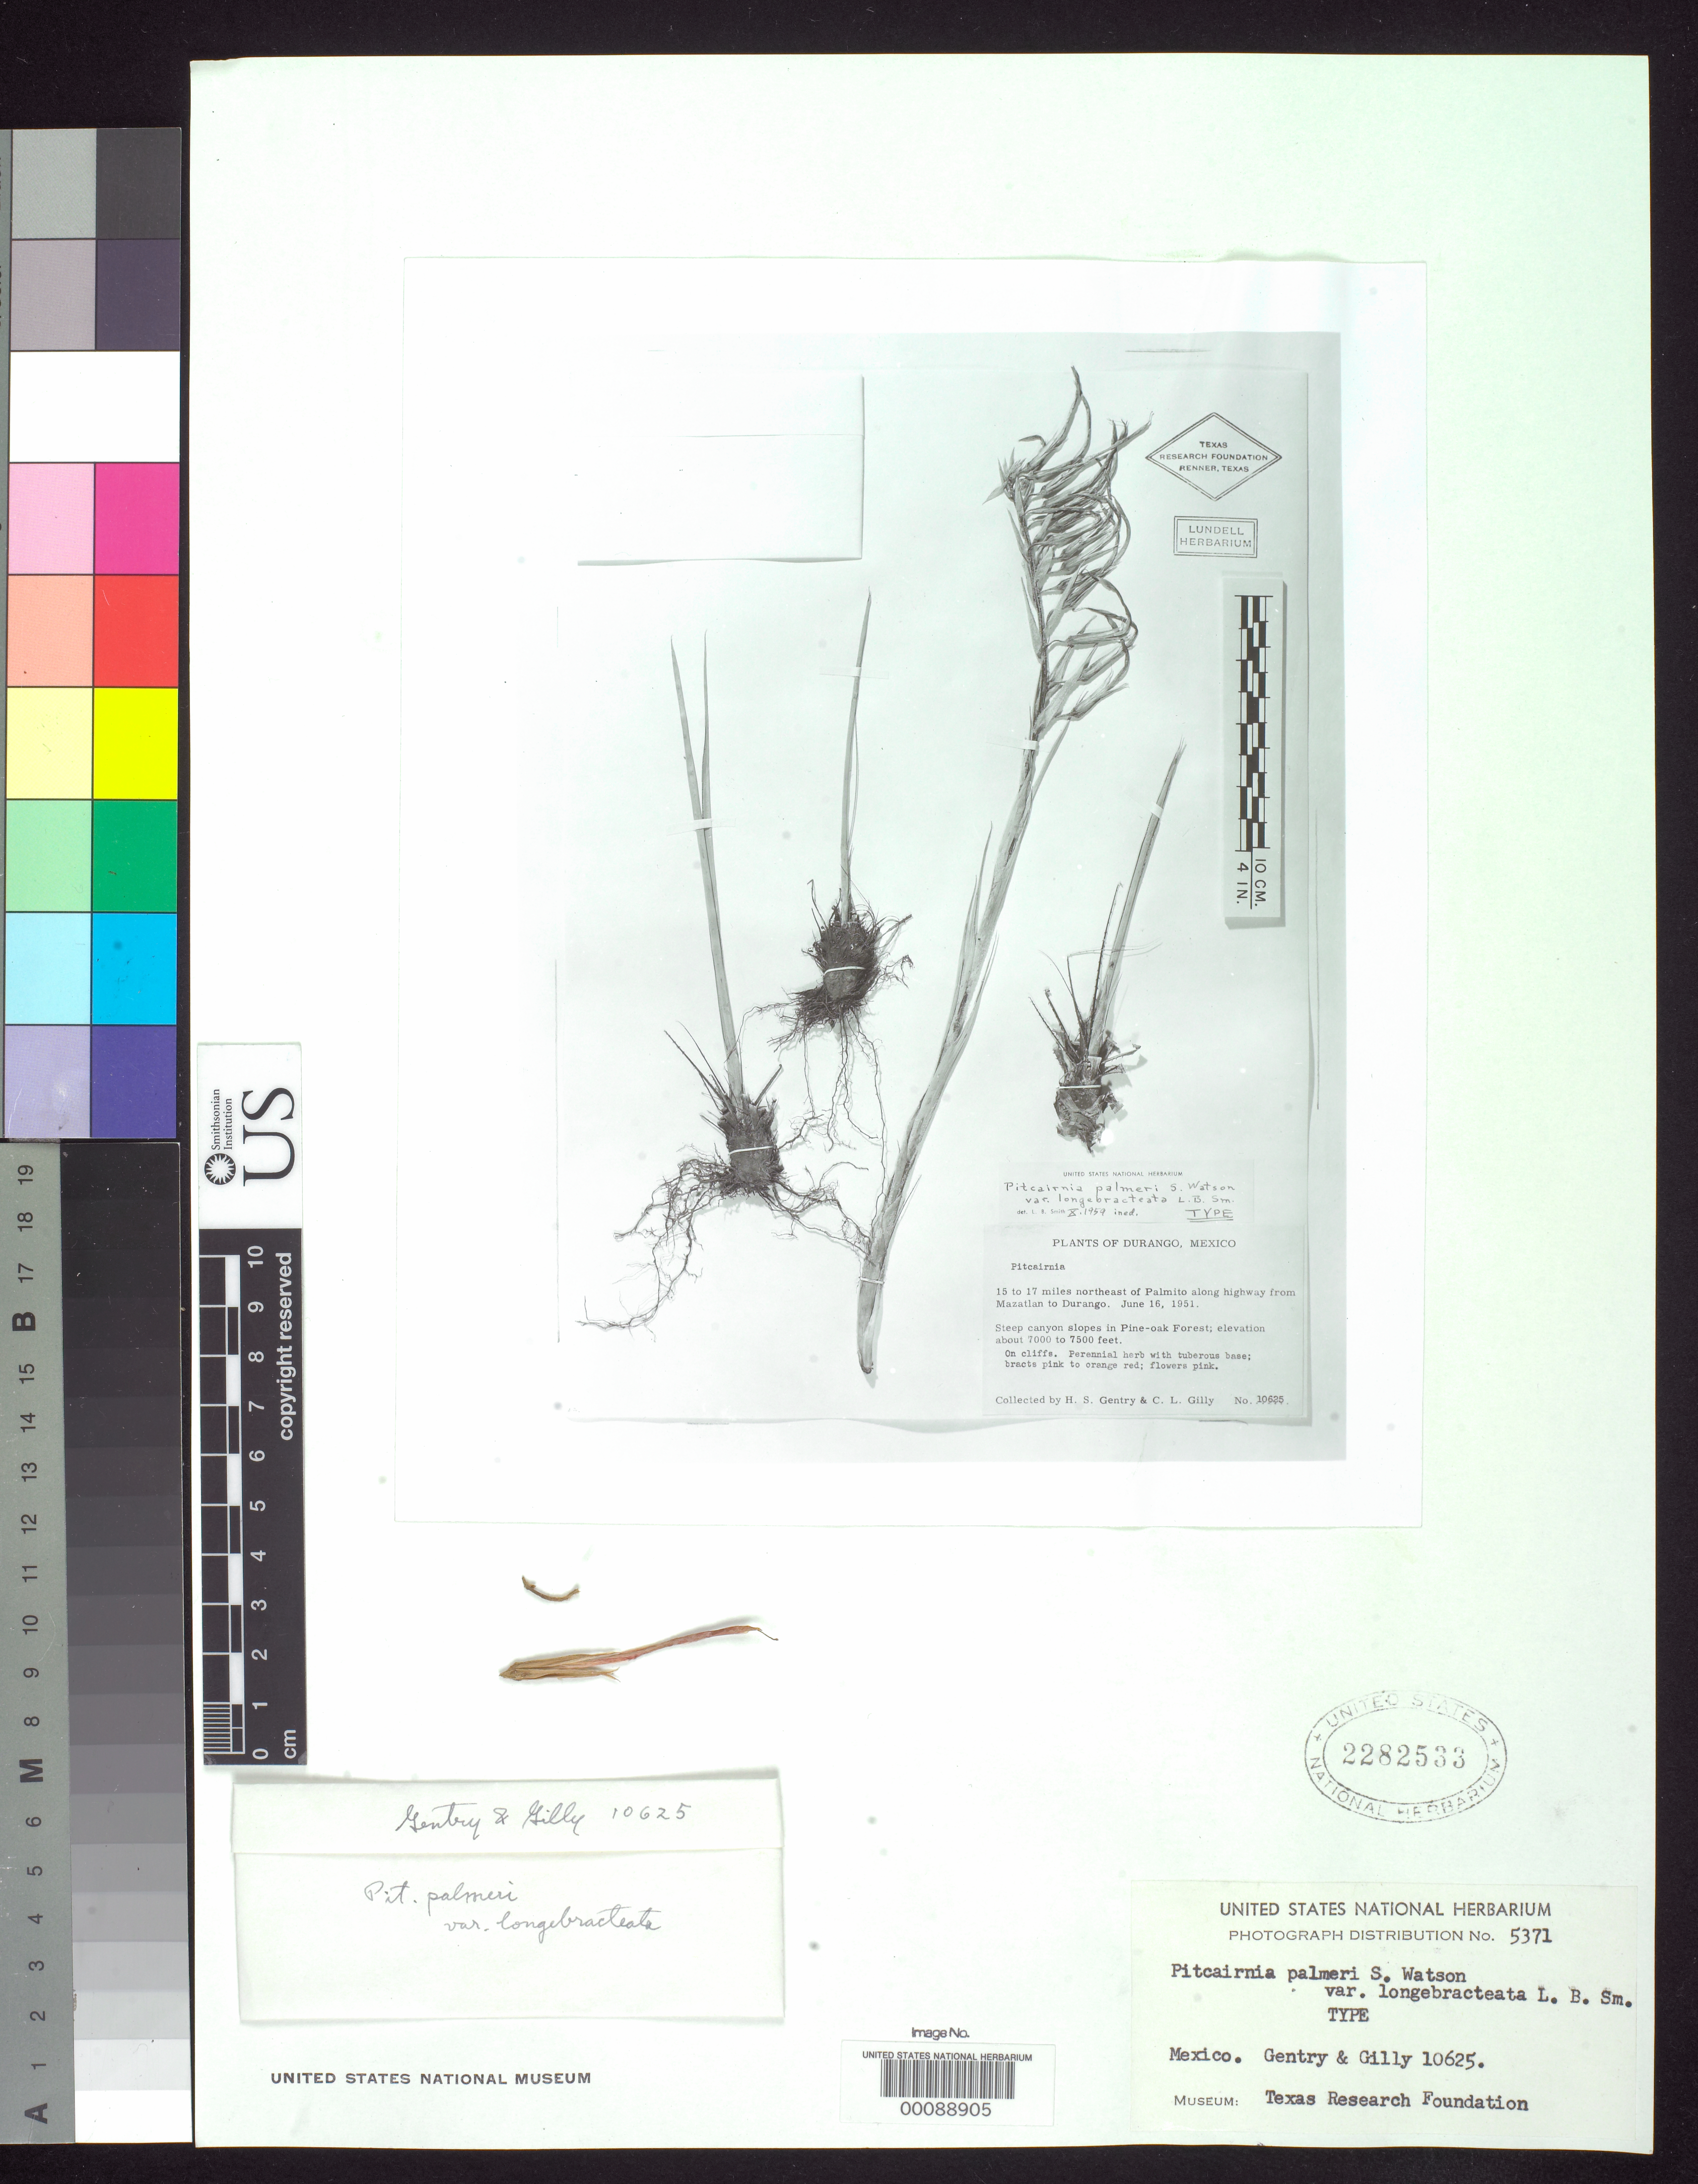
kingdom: Plantae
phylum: Tracheophyta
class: Liliopsida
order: Poales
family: Bromeliaceae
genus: Pitcairnia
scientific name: Pitcairnia palmeri var. longibracteata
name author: L.B. Sm.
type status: Isotype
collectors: H. S. Gentry & C. Gilly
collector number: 10625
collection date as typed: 16 Jun 1951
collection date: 1951-06-16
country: Mexico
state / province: Durango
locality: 15-17 mi NE of NE of Palmito, between Mazatlan and Durango.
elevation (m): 2100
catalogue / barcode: US 2282533